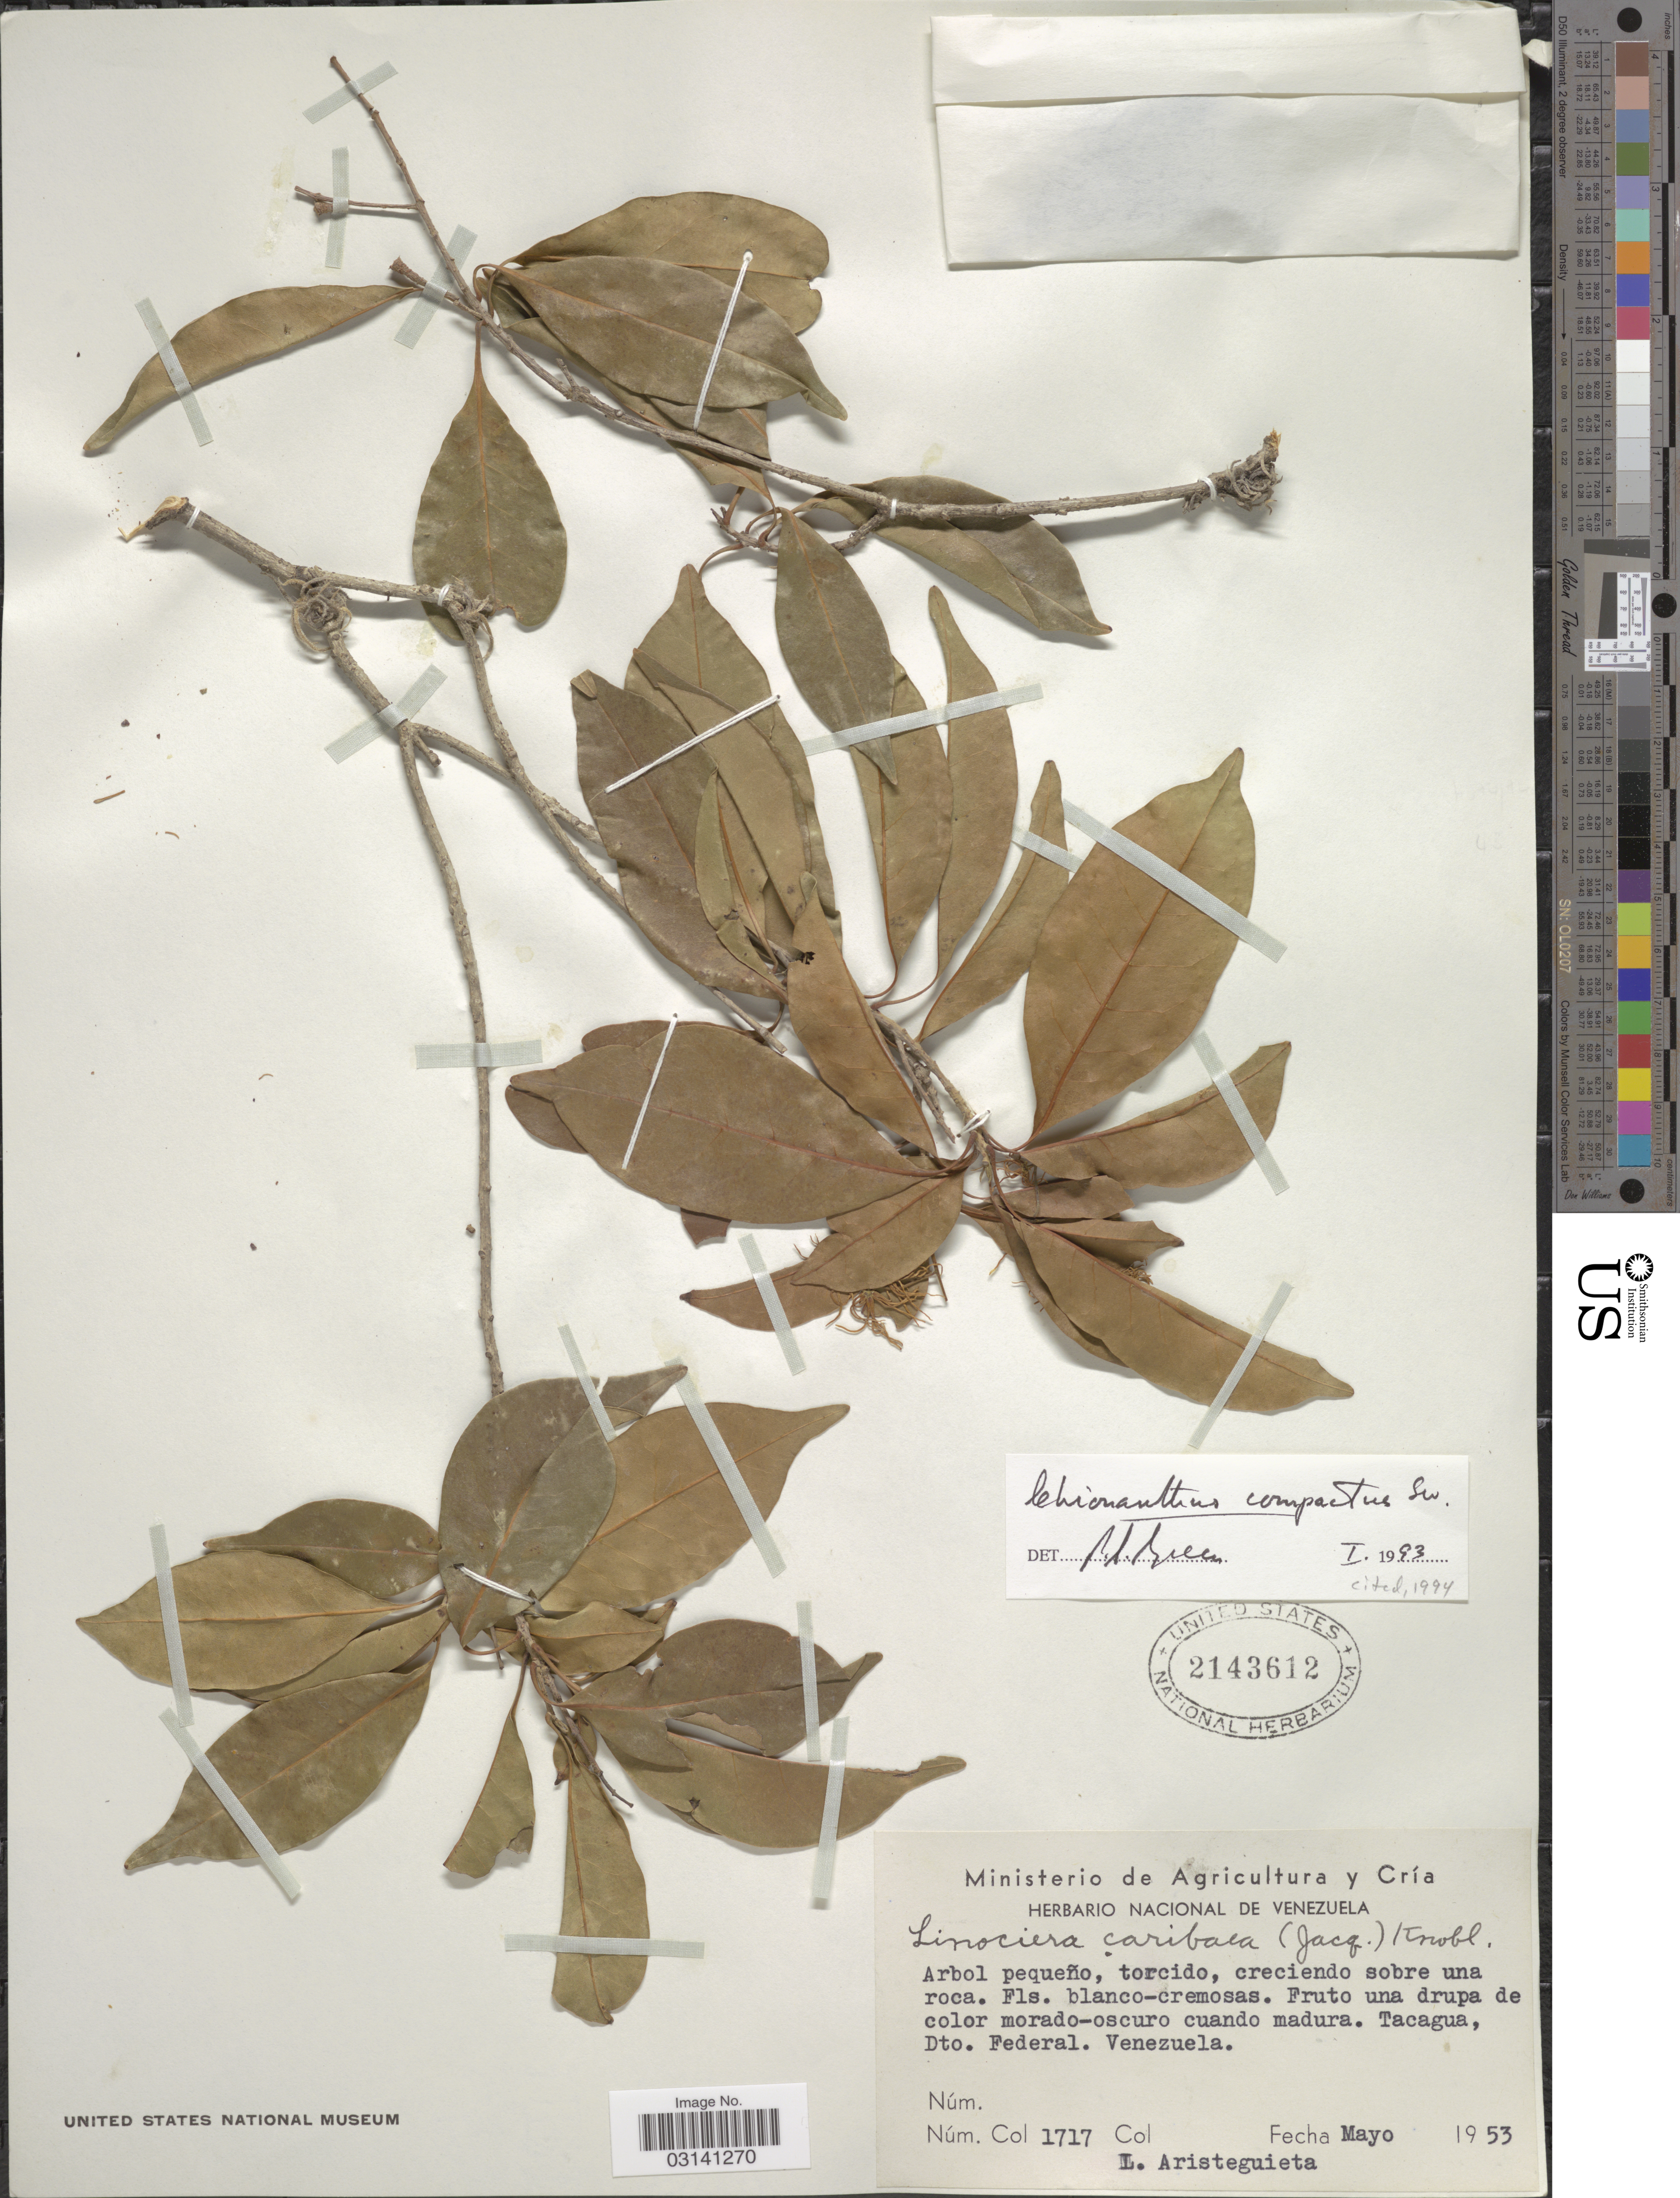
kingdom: Plantae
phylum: Tracheophyta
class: Magnoliopsida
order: Lamiales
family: Oleaceae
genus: Chionanthus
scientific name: Chionanthus compactus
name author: Sw.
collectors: L. Aristeguieta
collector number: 1717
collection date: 1953-05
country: Venezuela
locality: Tacagua, Dto. Federal.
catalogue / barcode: US 2143612